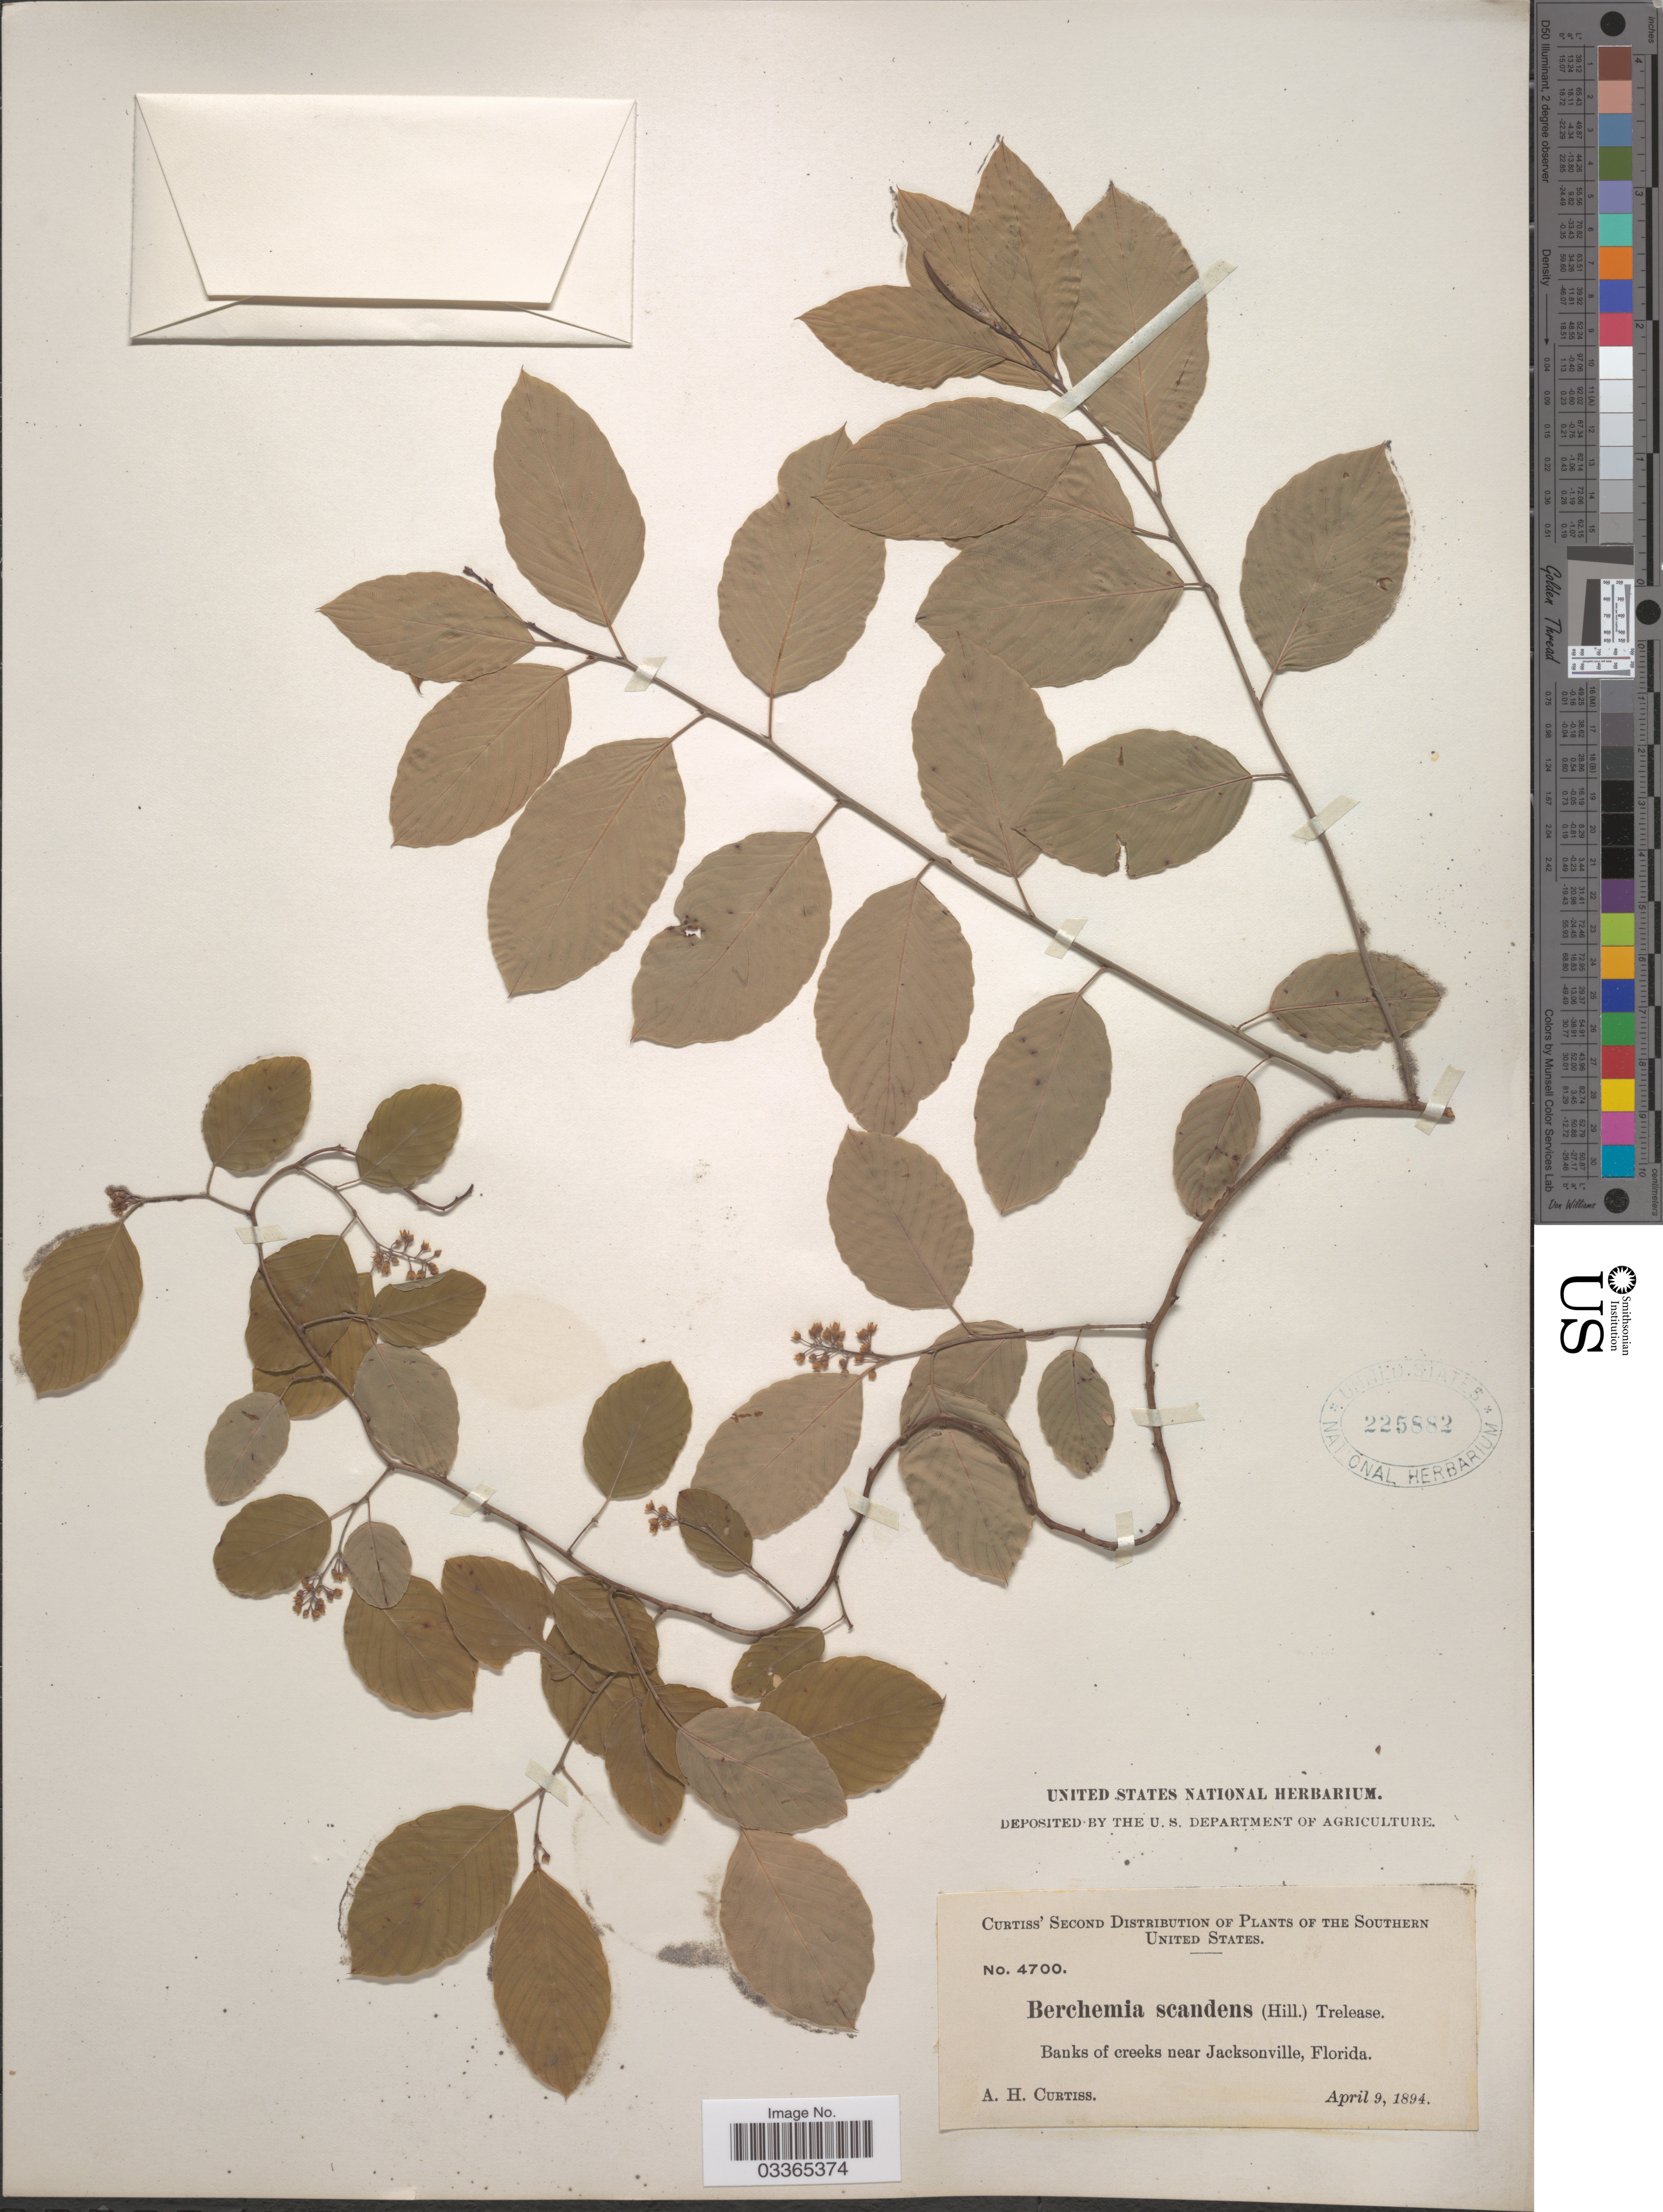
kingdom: Plantae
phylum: Tracheophyta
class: Magnoliopsida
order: Rosales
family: Rhamnaceae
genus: Berchemia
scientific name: Berchemia scandens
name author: (Hill) K. Koch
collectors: A. H. Curtiss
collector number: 4700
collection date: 1894-04-09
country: United States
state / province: Florida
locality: The Southern United States. Banks of creeks near Jacksonville.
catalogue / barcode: US 225882